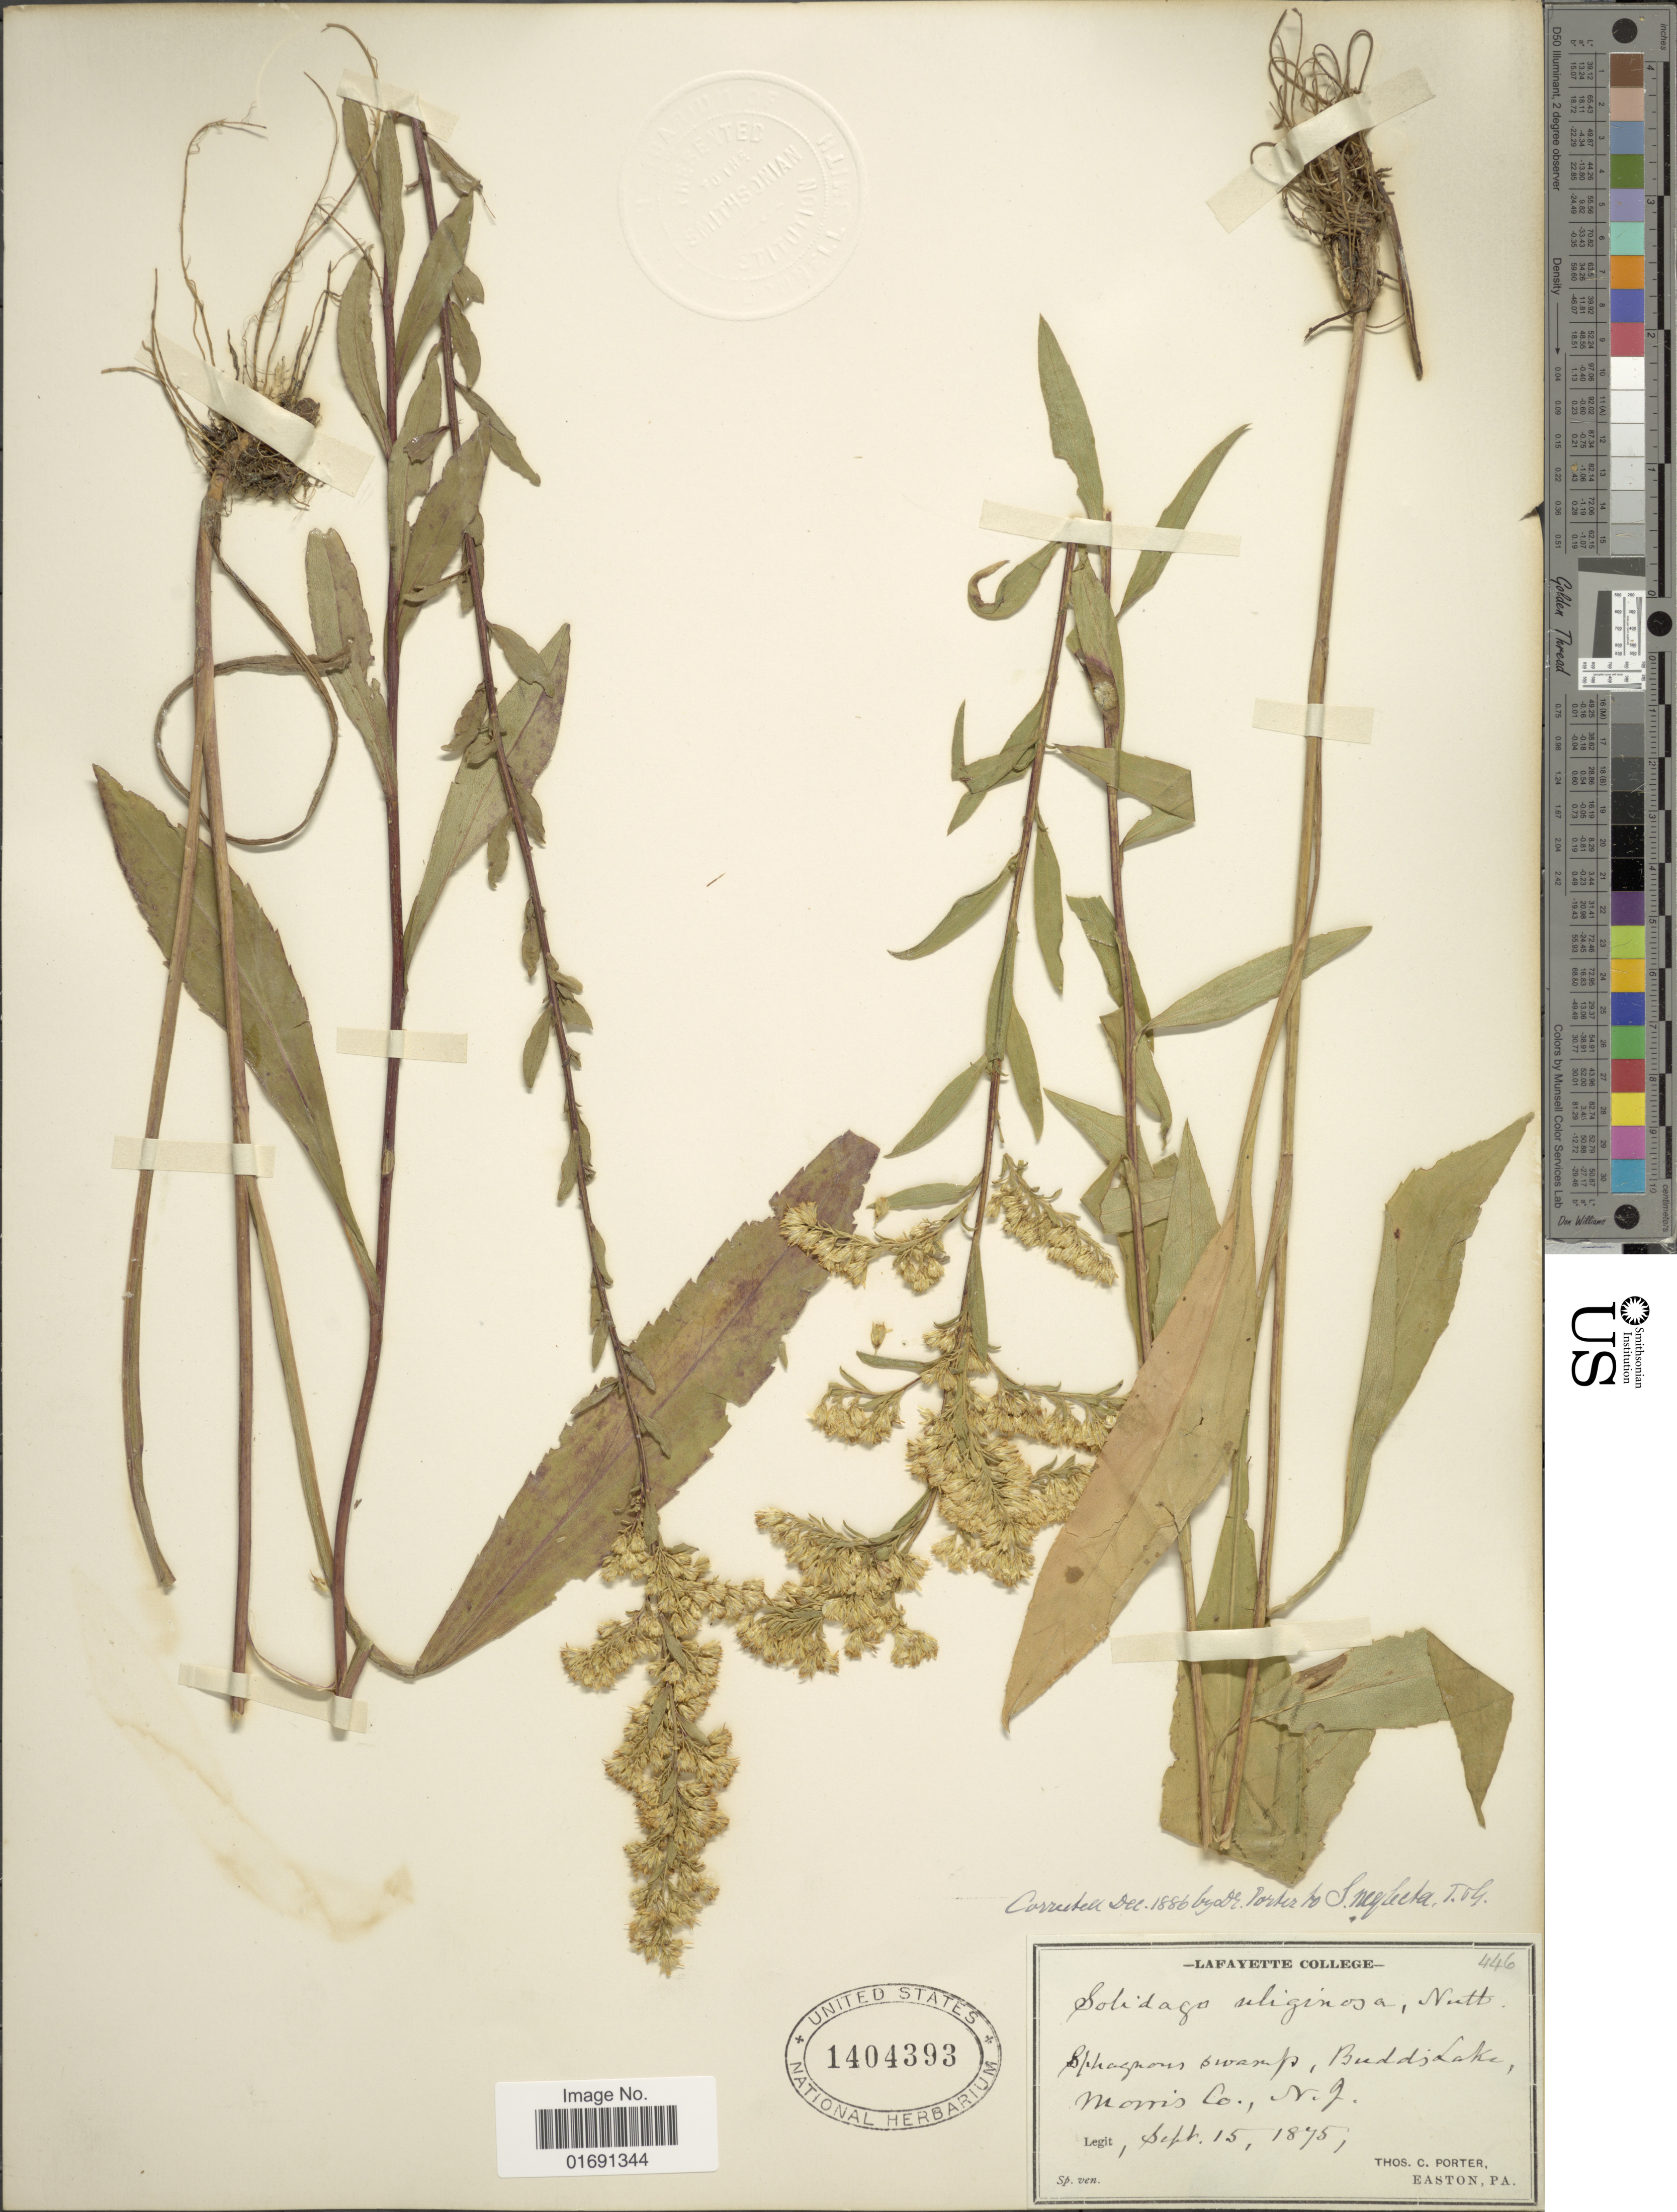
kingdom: Plantae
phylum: Tracheophyta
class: Magnoliopsida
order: Asterales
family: Asteraceae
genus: Solidago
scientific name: Solidago uniligulata var. neglecta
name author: Fernald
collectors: T. C. Porter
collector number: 446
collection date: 1875-09-15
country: United States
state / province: New Jersey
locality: Sphagnous Swamp, Budd's Lake, Morris Co., N. J.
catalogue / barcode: US 1404393